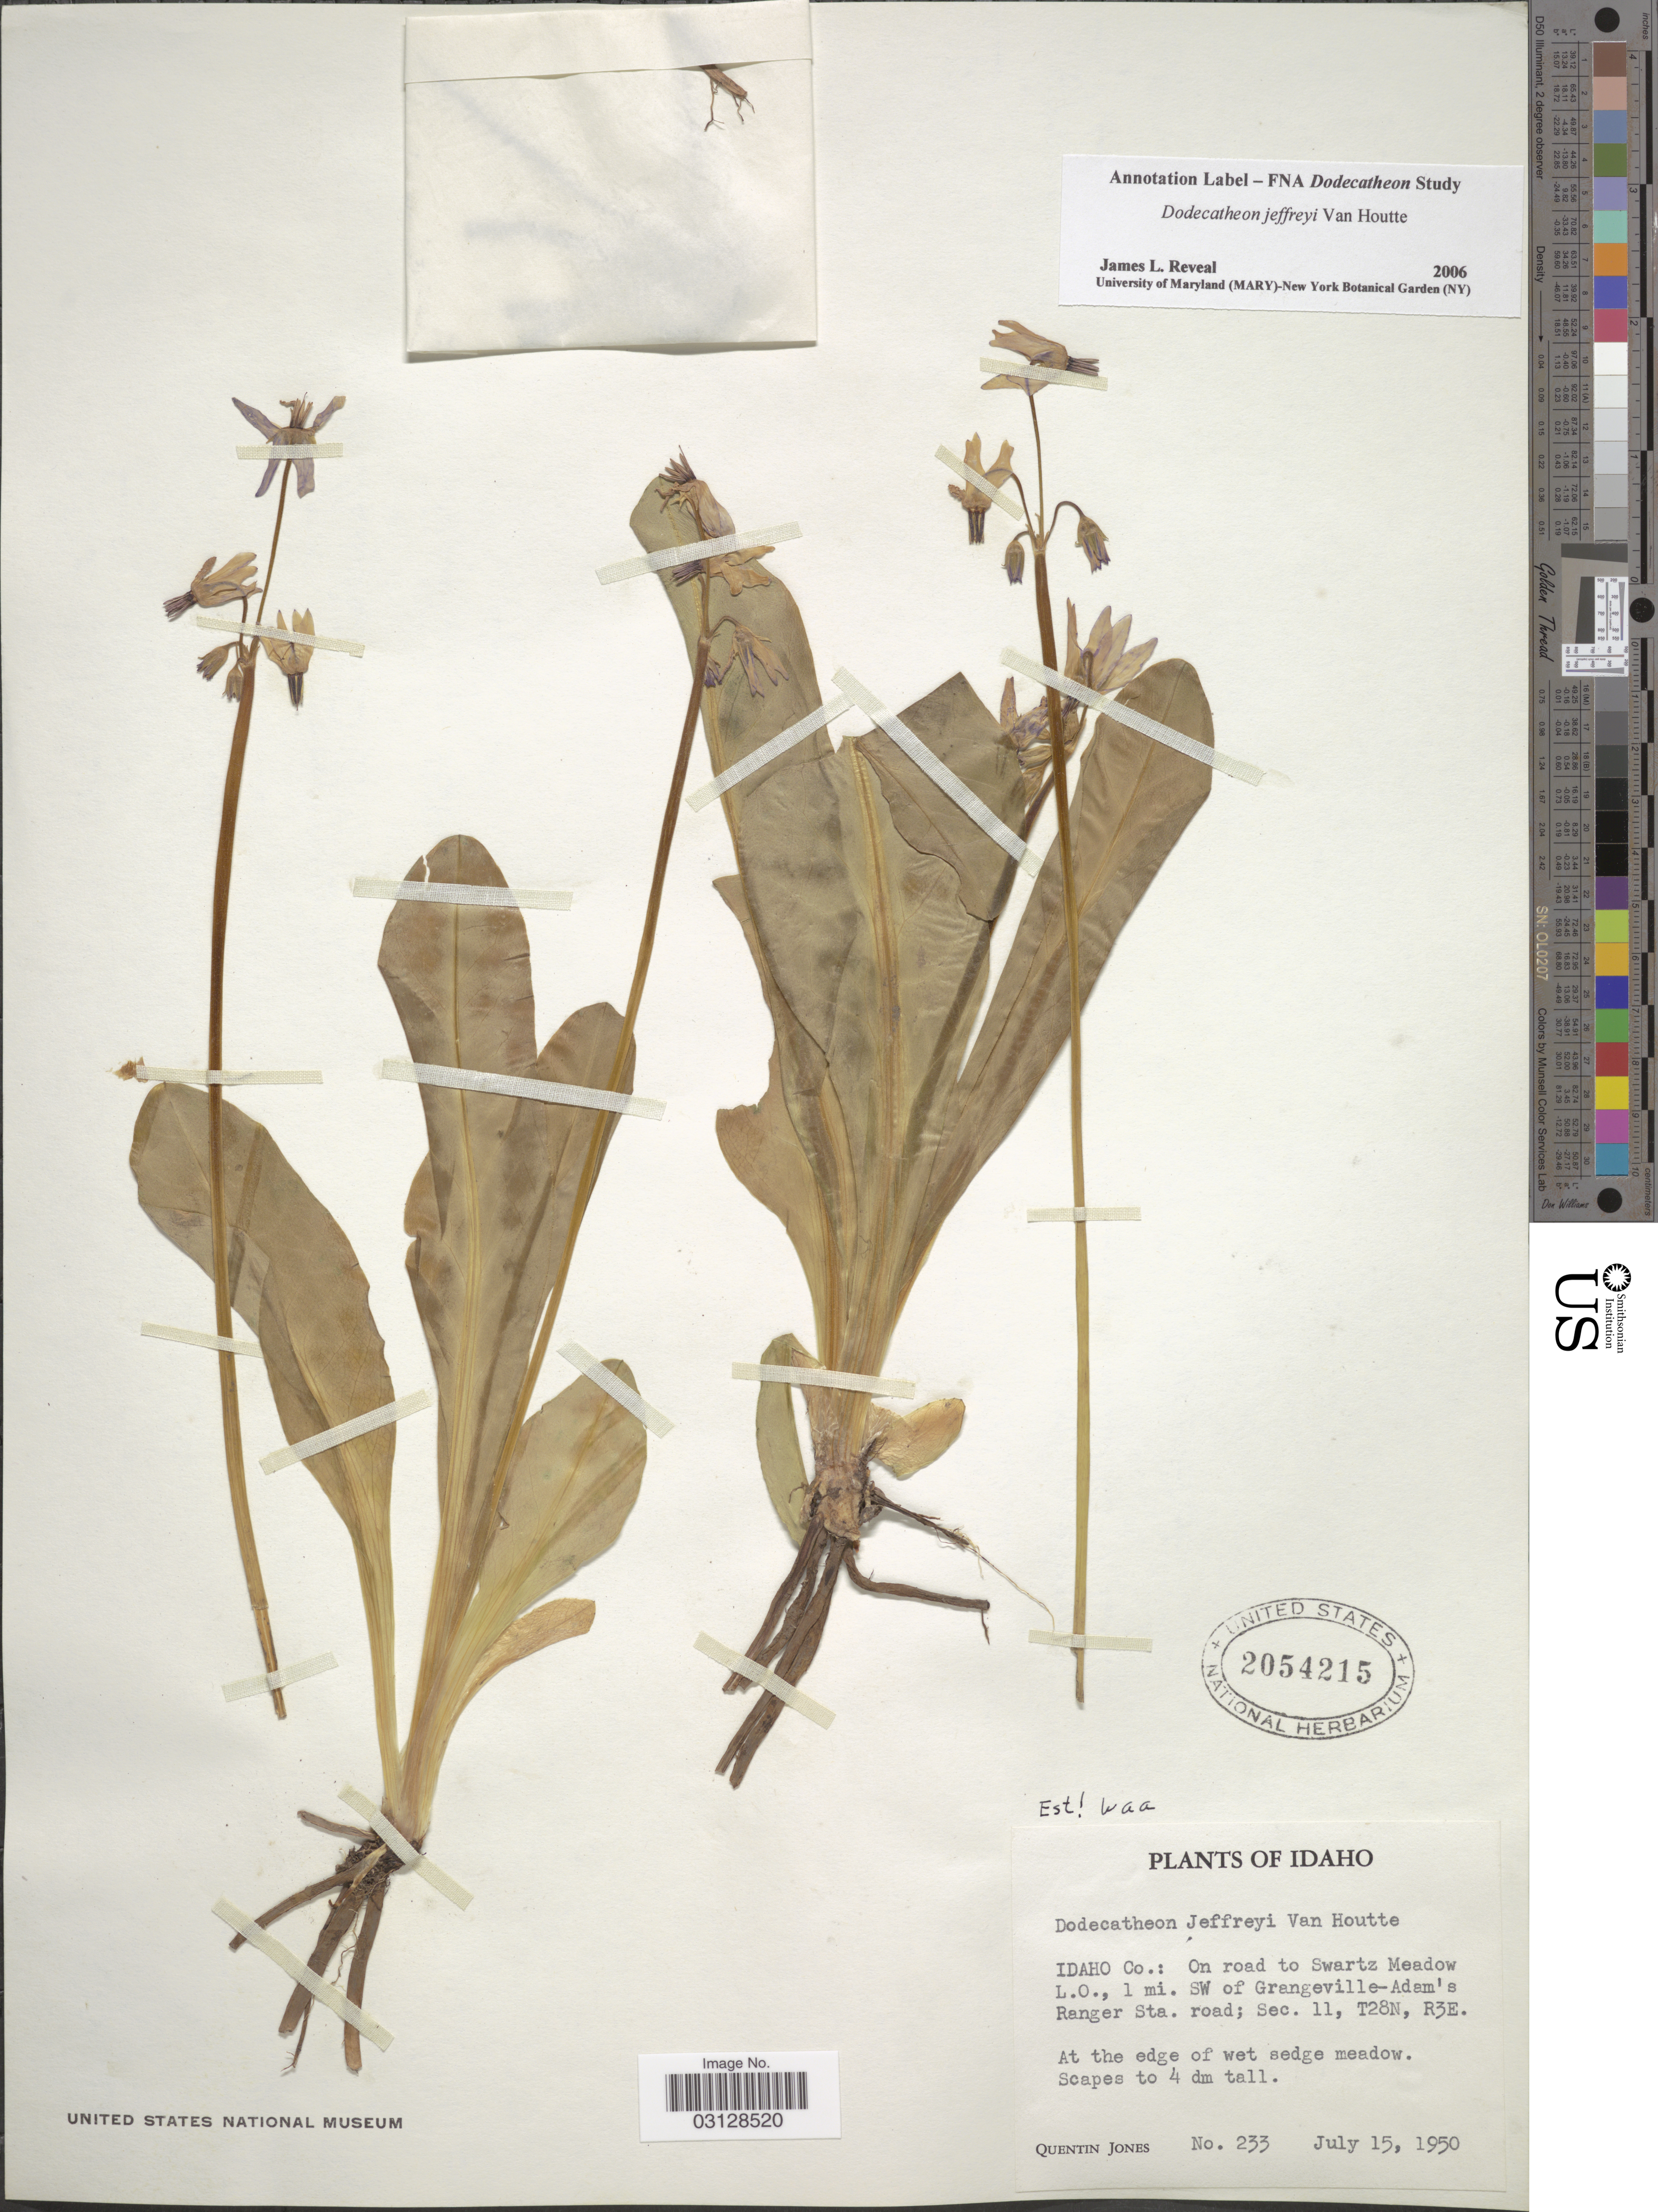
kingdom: Plantae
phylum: Tracheophyta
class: Magnoliopsida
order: Ericales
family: Primulaceae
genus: Dodecatheon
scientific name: Dodecatheon jeffreyi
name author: Van Houtte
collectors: Q. Jones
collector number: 233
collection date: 1950-07-15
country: United States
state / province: Idaho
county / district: Idaho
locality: On road to Swartz Meadow L. O., 1 mi. SW of Grangeville-Adam's Ranger Sta. road; Sec. 11, T28N, R3E.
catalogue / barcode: US 2054215